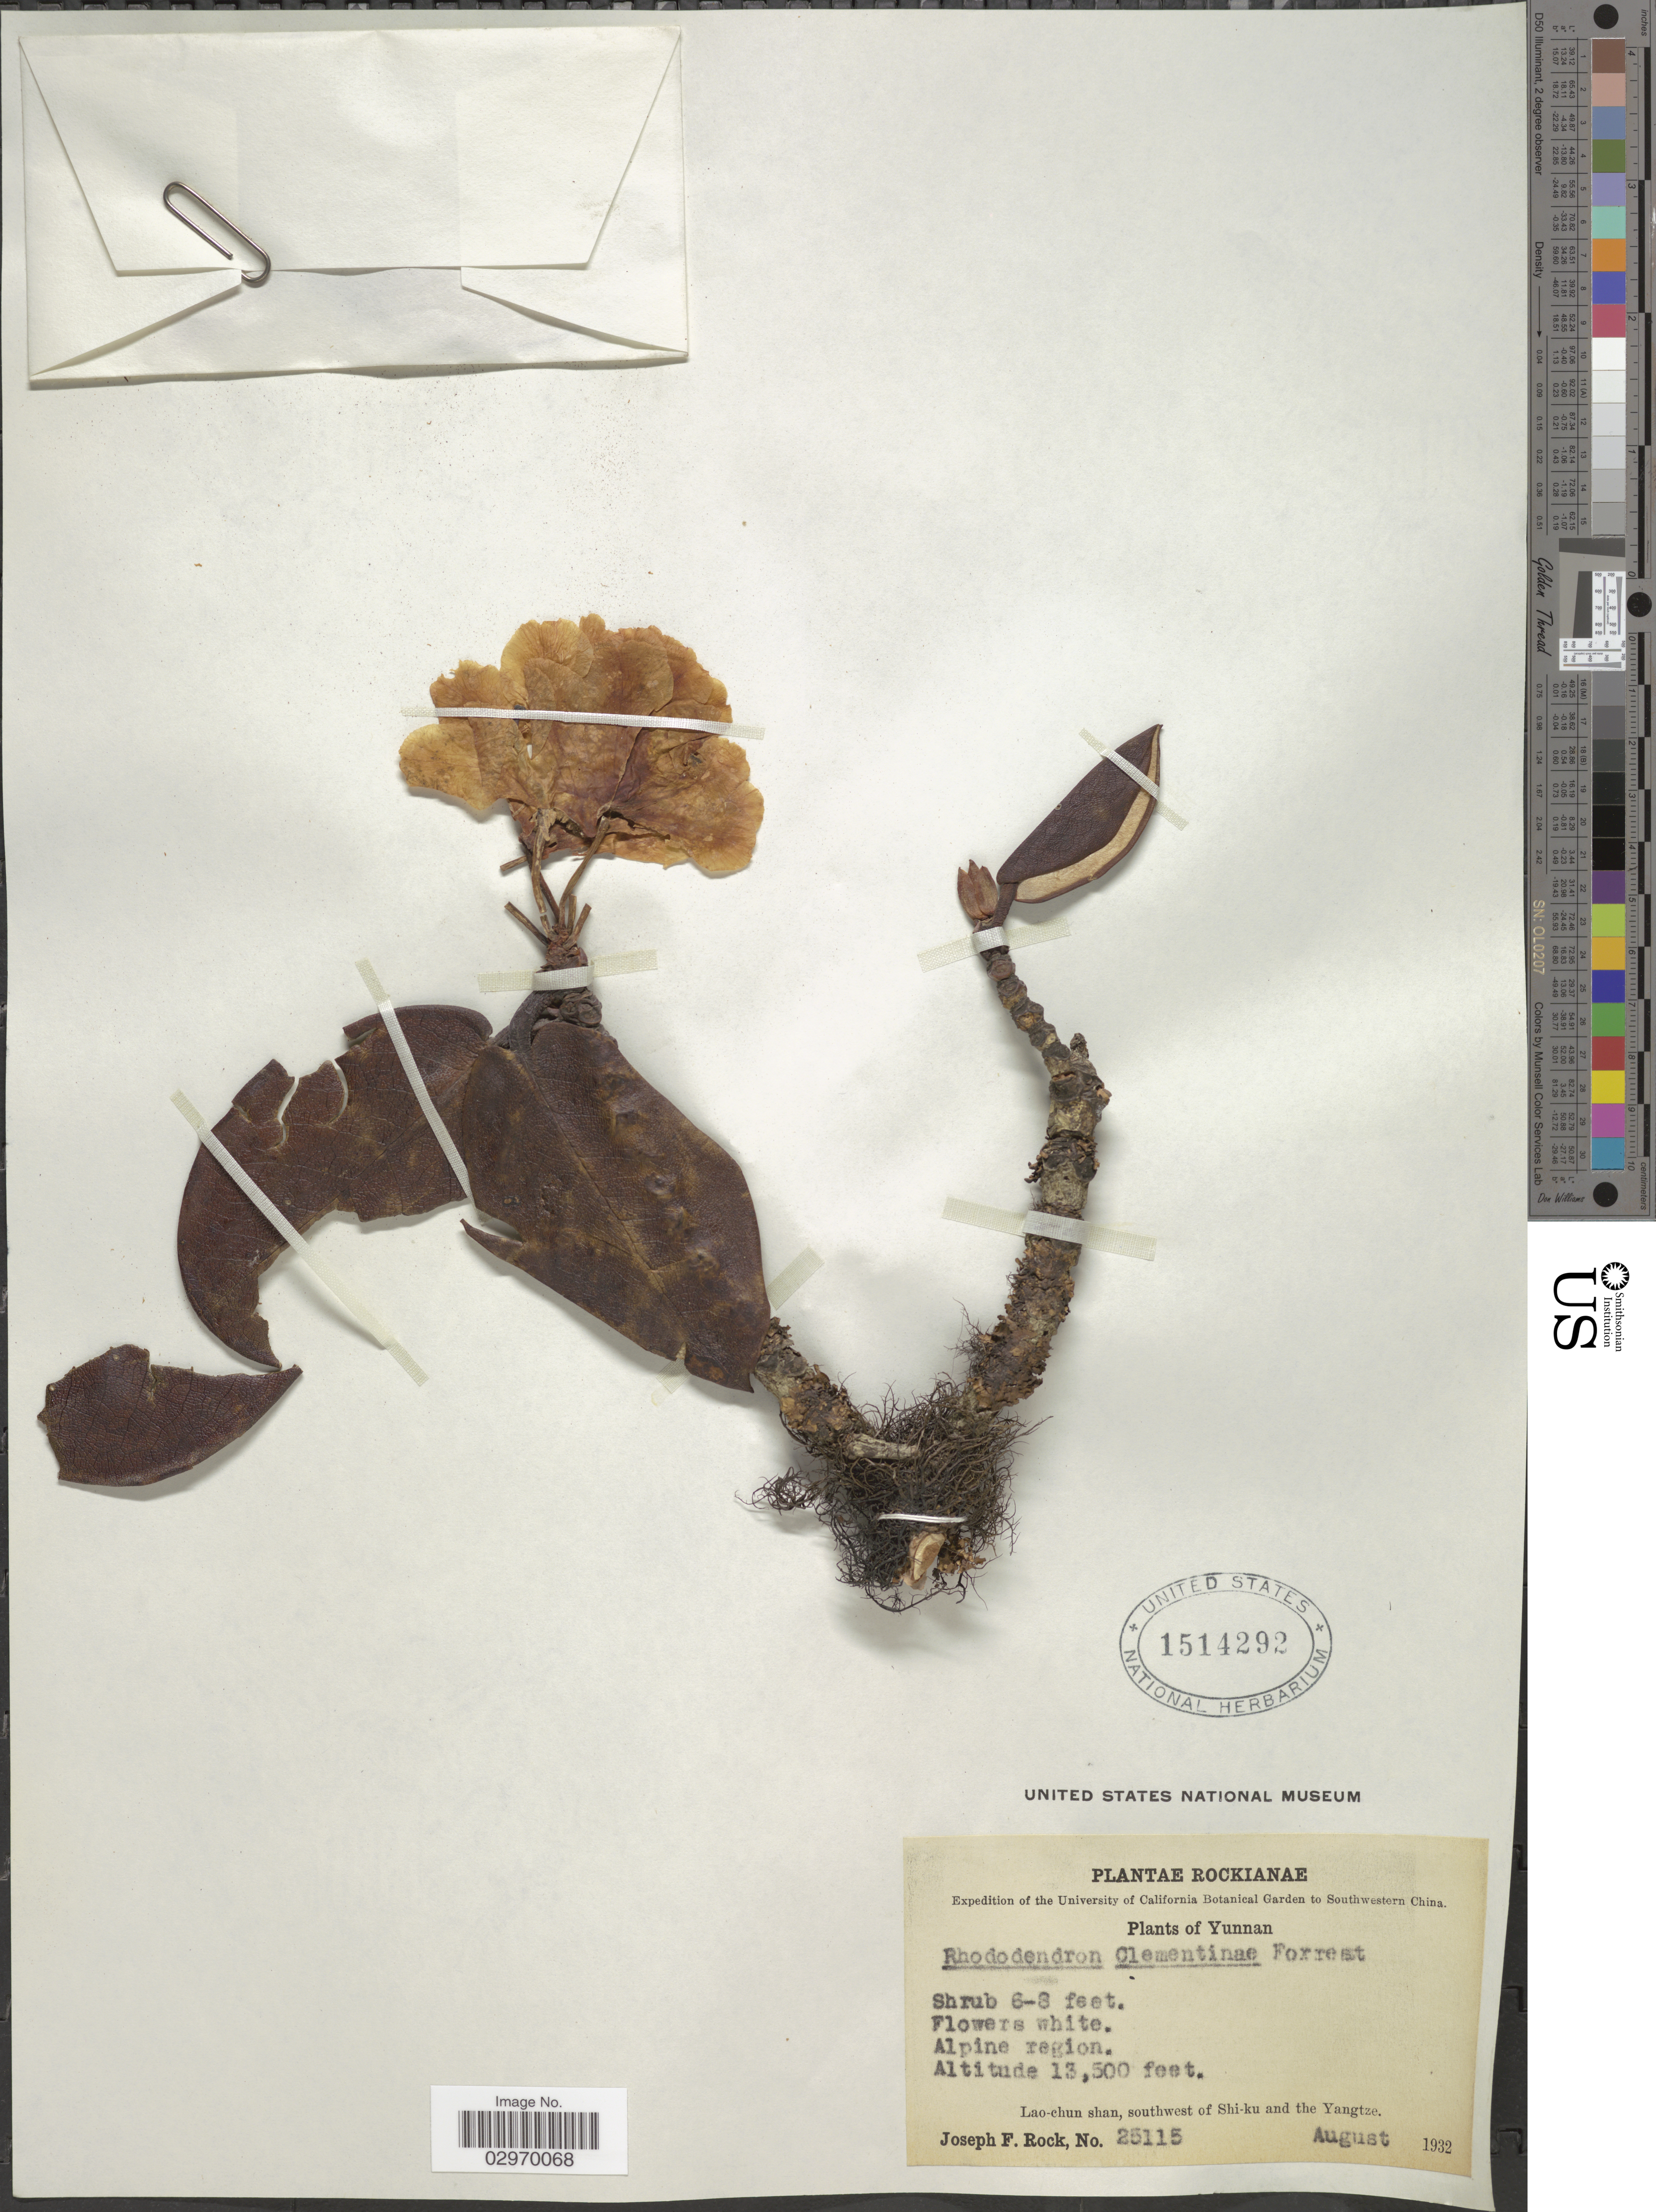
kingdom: Plantae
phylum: Tracheophyta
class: Magnoliopsida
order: Ericales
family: Ericaceae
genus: Rhododendron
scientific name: Rhododendron clementinae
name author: Forrest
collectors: J. F. Rock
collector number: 25115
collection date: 1932-08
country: China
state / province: Yunnan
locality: Southwestern China. Alpine region. Lao-chun shan, southwest of Shi-ku and the Yangtze.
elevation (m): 4115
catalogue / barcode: US 1514292